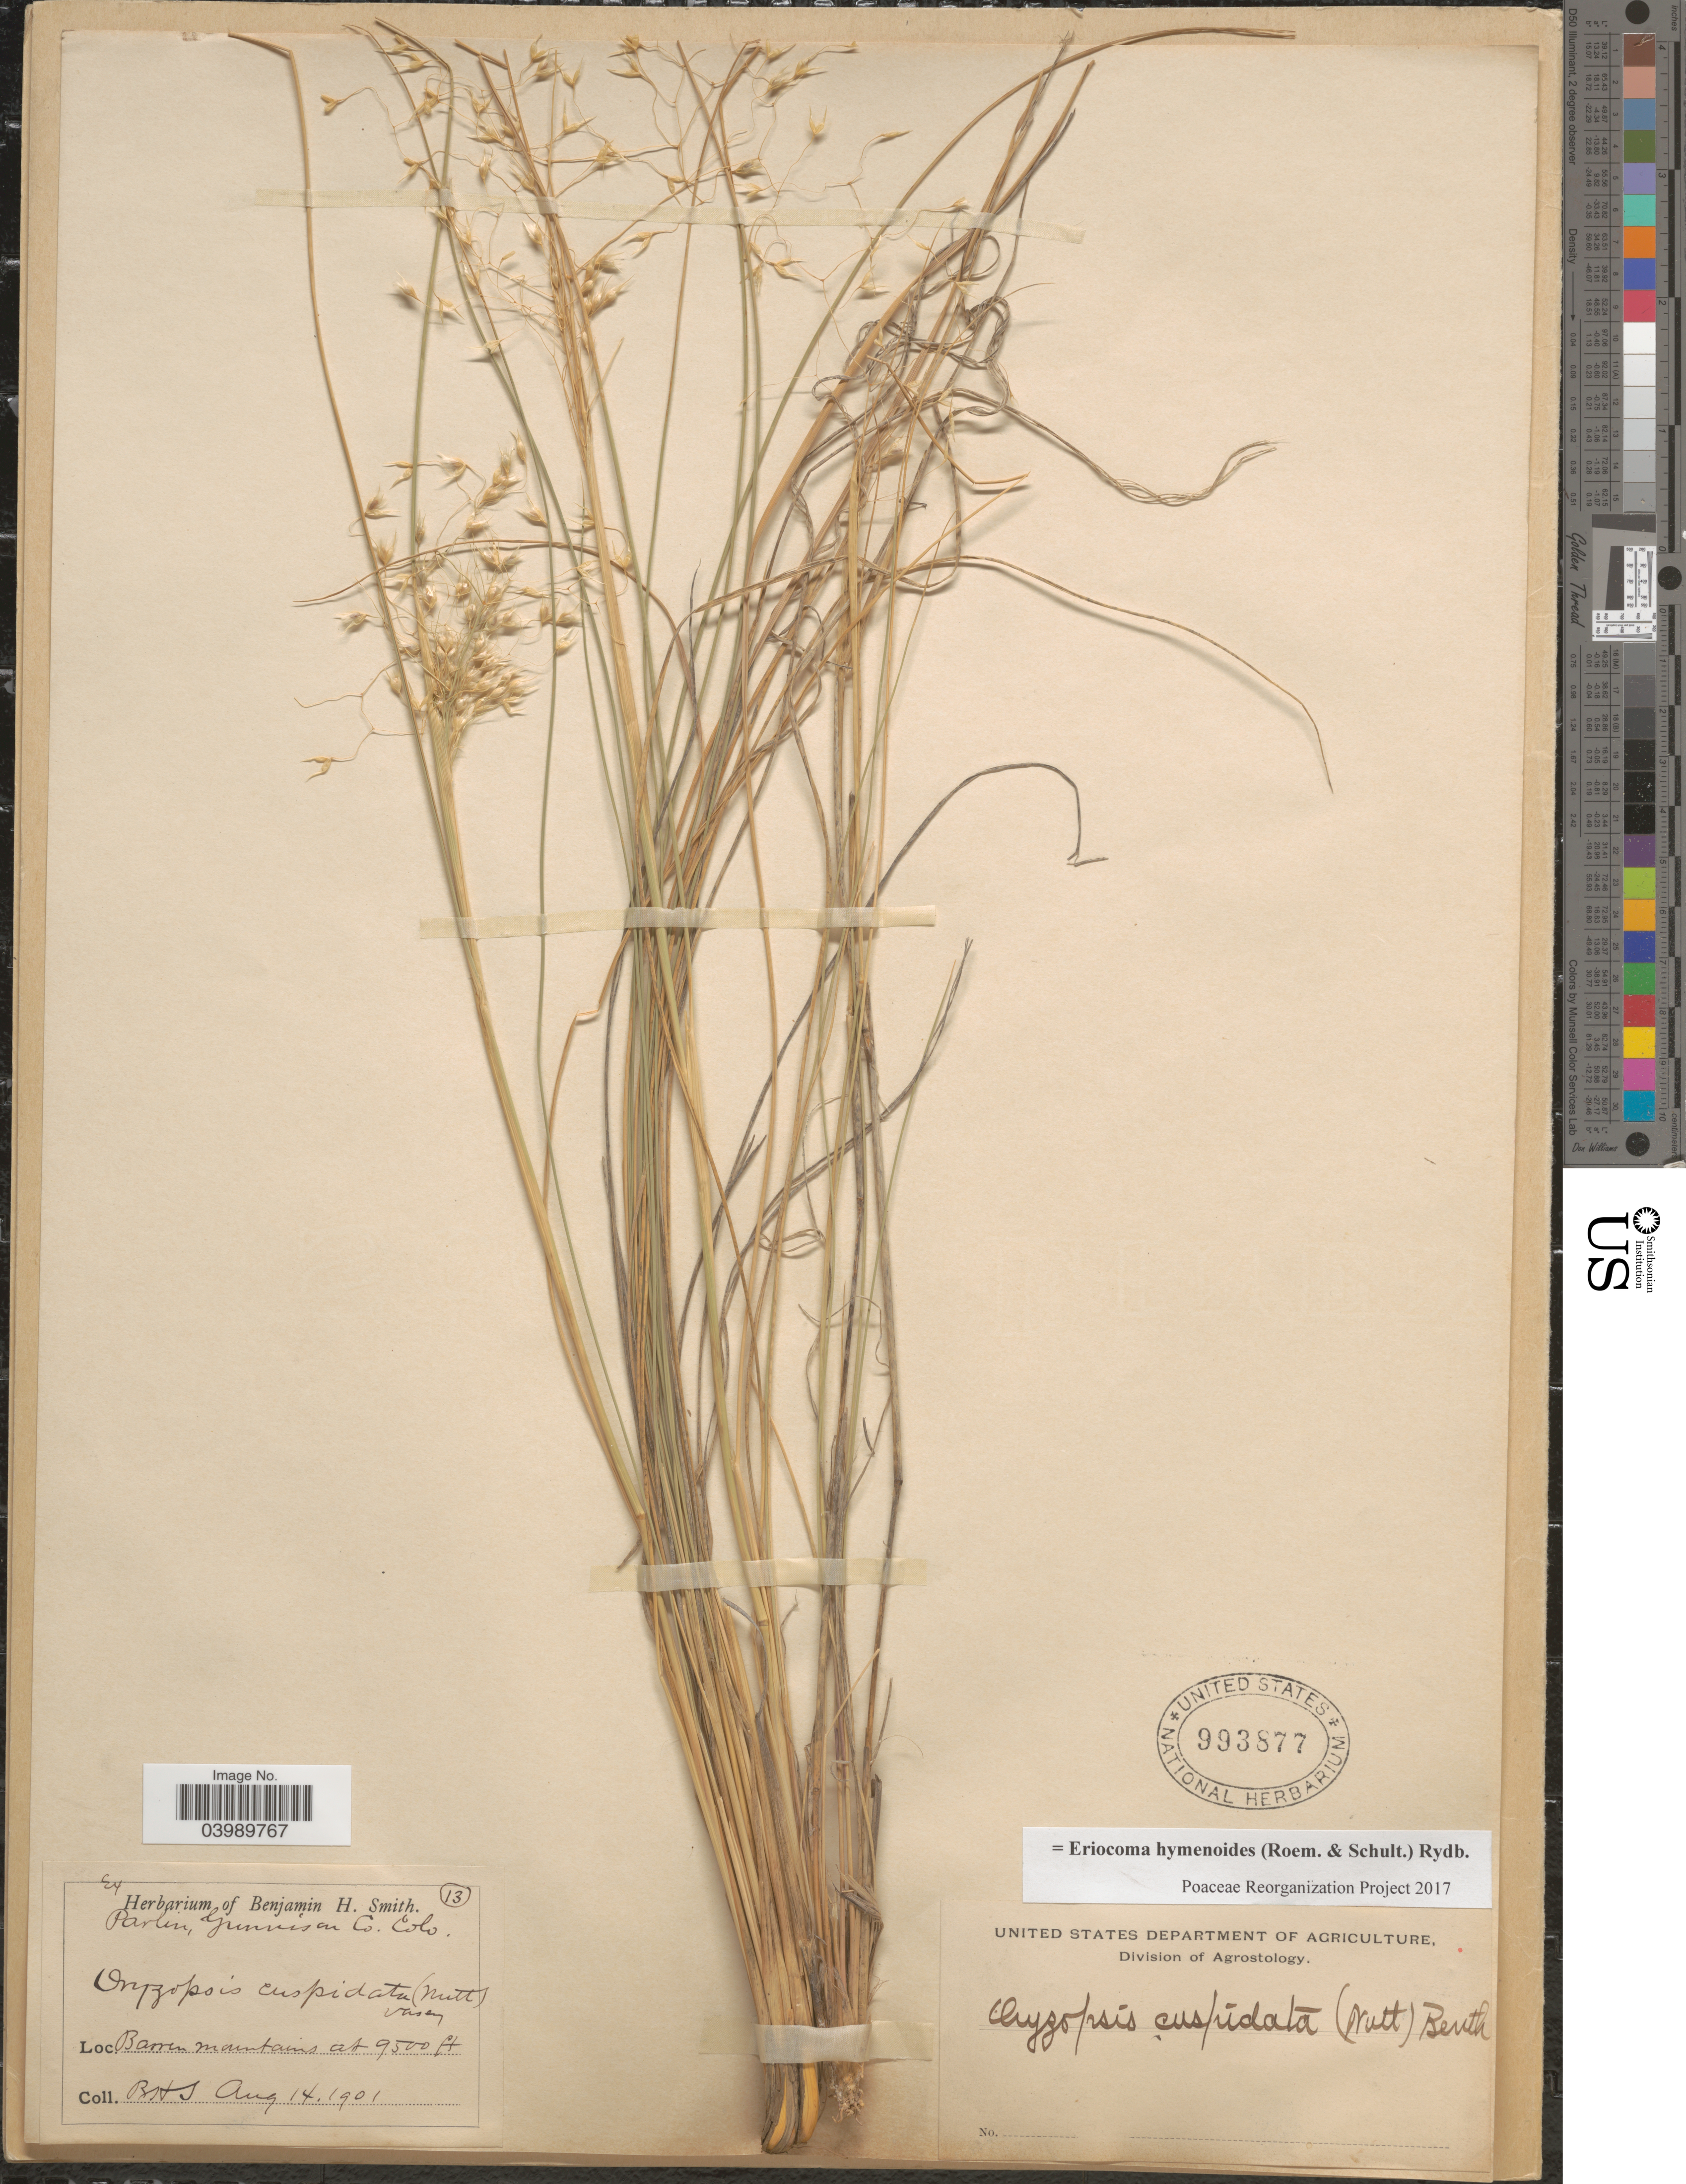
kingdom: Plantae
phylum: Tracheophyta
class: Liliopsida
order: Poales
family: Poaceae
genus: Eriocoma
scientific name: Eriocoma hymenoides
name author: (Roem. & Schult.) Rydb.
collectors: B. H. Smith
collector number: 13?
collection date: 1901-08-14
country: United States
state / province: Colorado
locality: Parlin, Gunnison Co. Barren mountains.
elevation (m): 2896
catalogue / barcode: US 993877